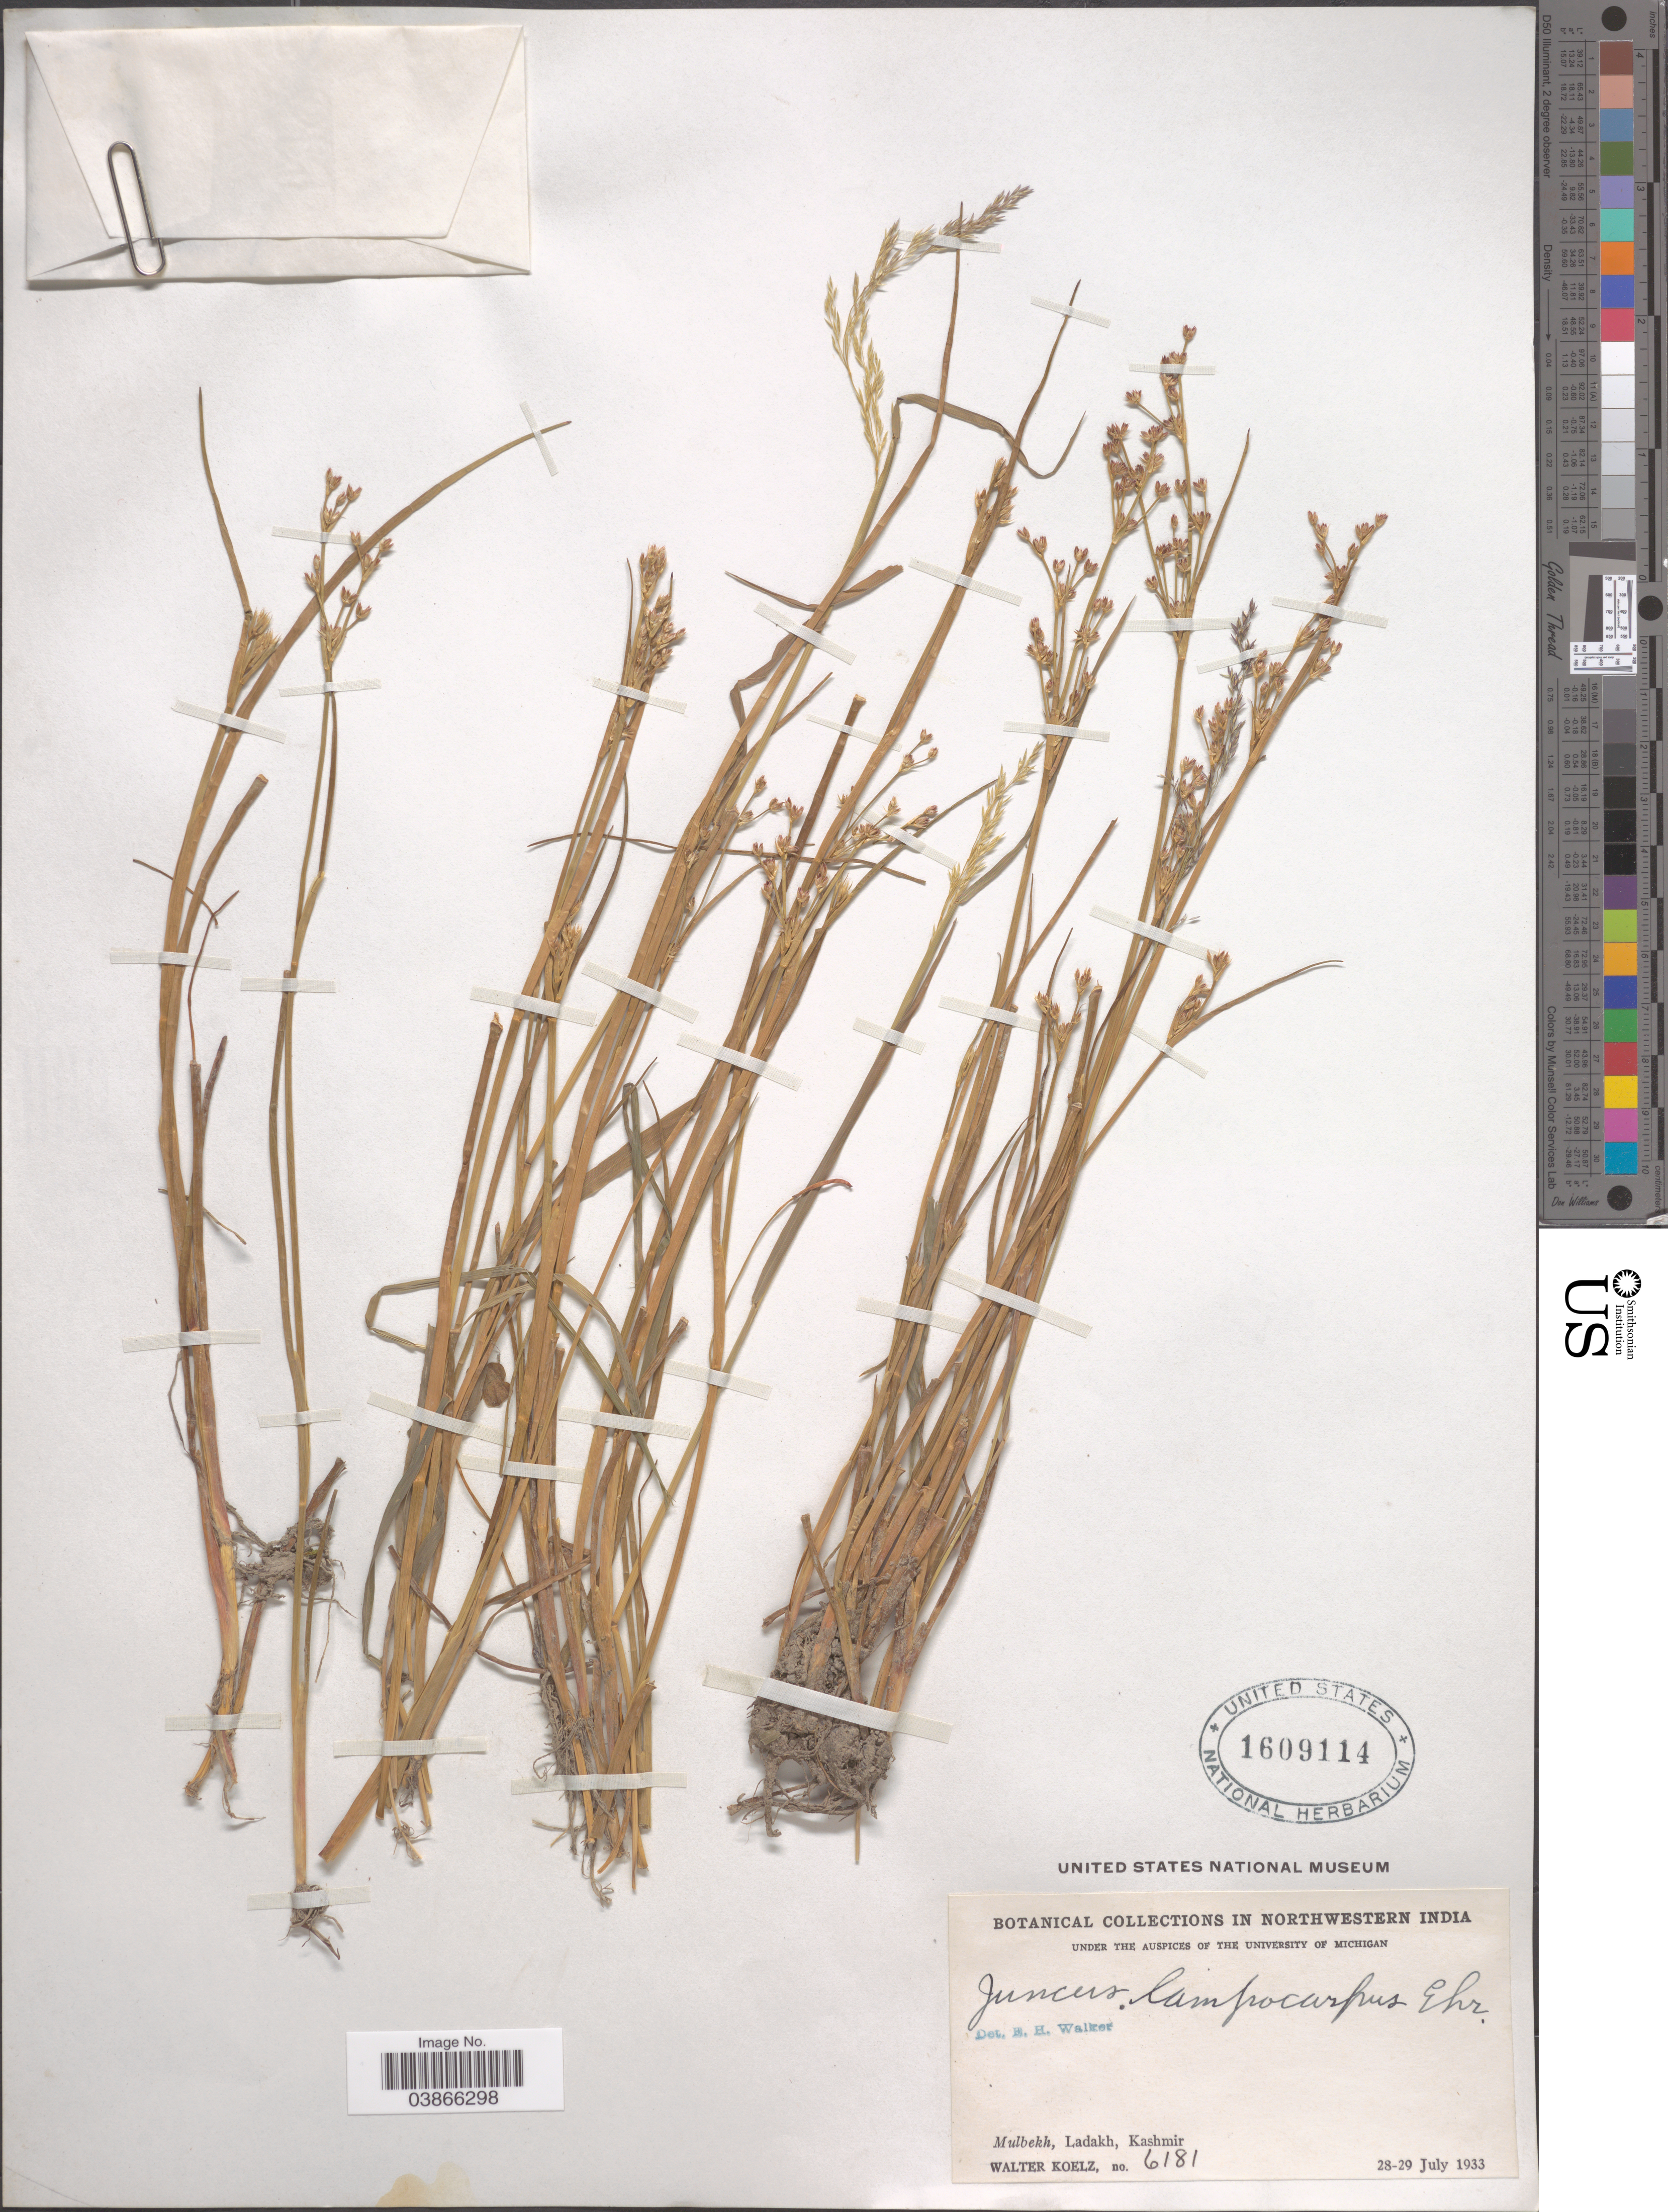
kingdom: Plantae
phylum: Tracheophyta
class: Liliopsida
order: Poales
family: Juncaceae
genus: Juncus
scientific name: Juncus lampocarpus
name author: Ehrh.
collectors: W. N. Koelz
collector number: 6181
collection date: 1933-07-28/1933-07-29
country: India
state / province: Jammu and Kashmir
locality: Northwestern India. Mulbekh, Ladakh, Kashmir.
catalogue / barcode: US 1609114